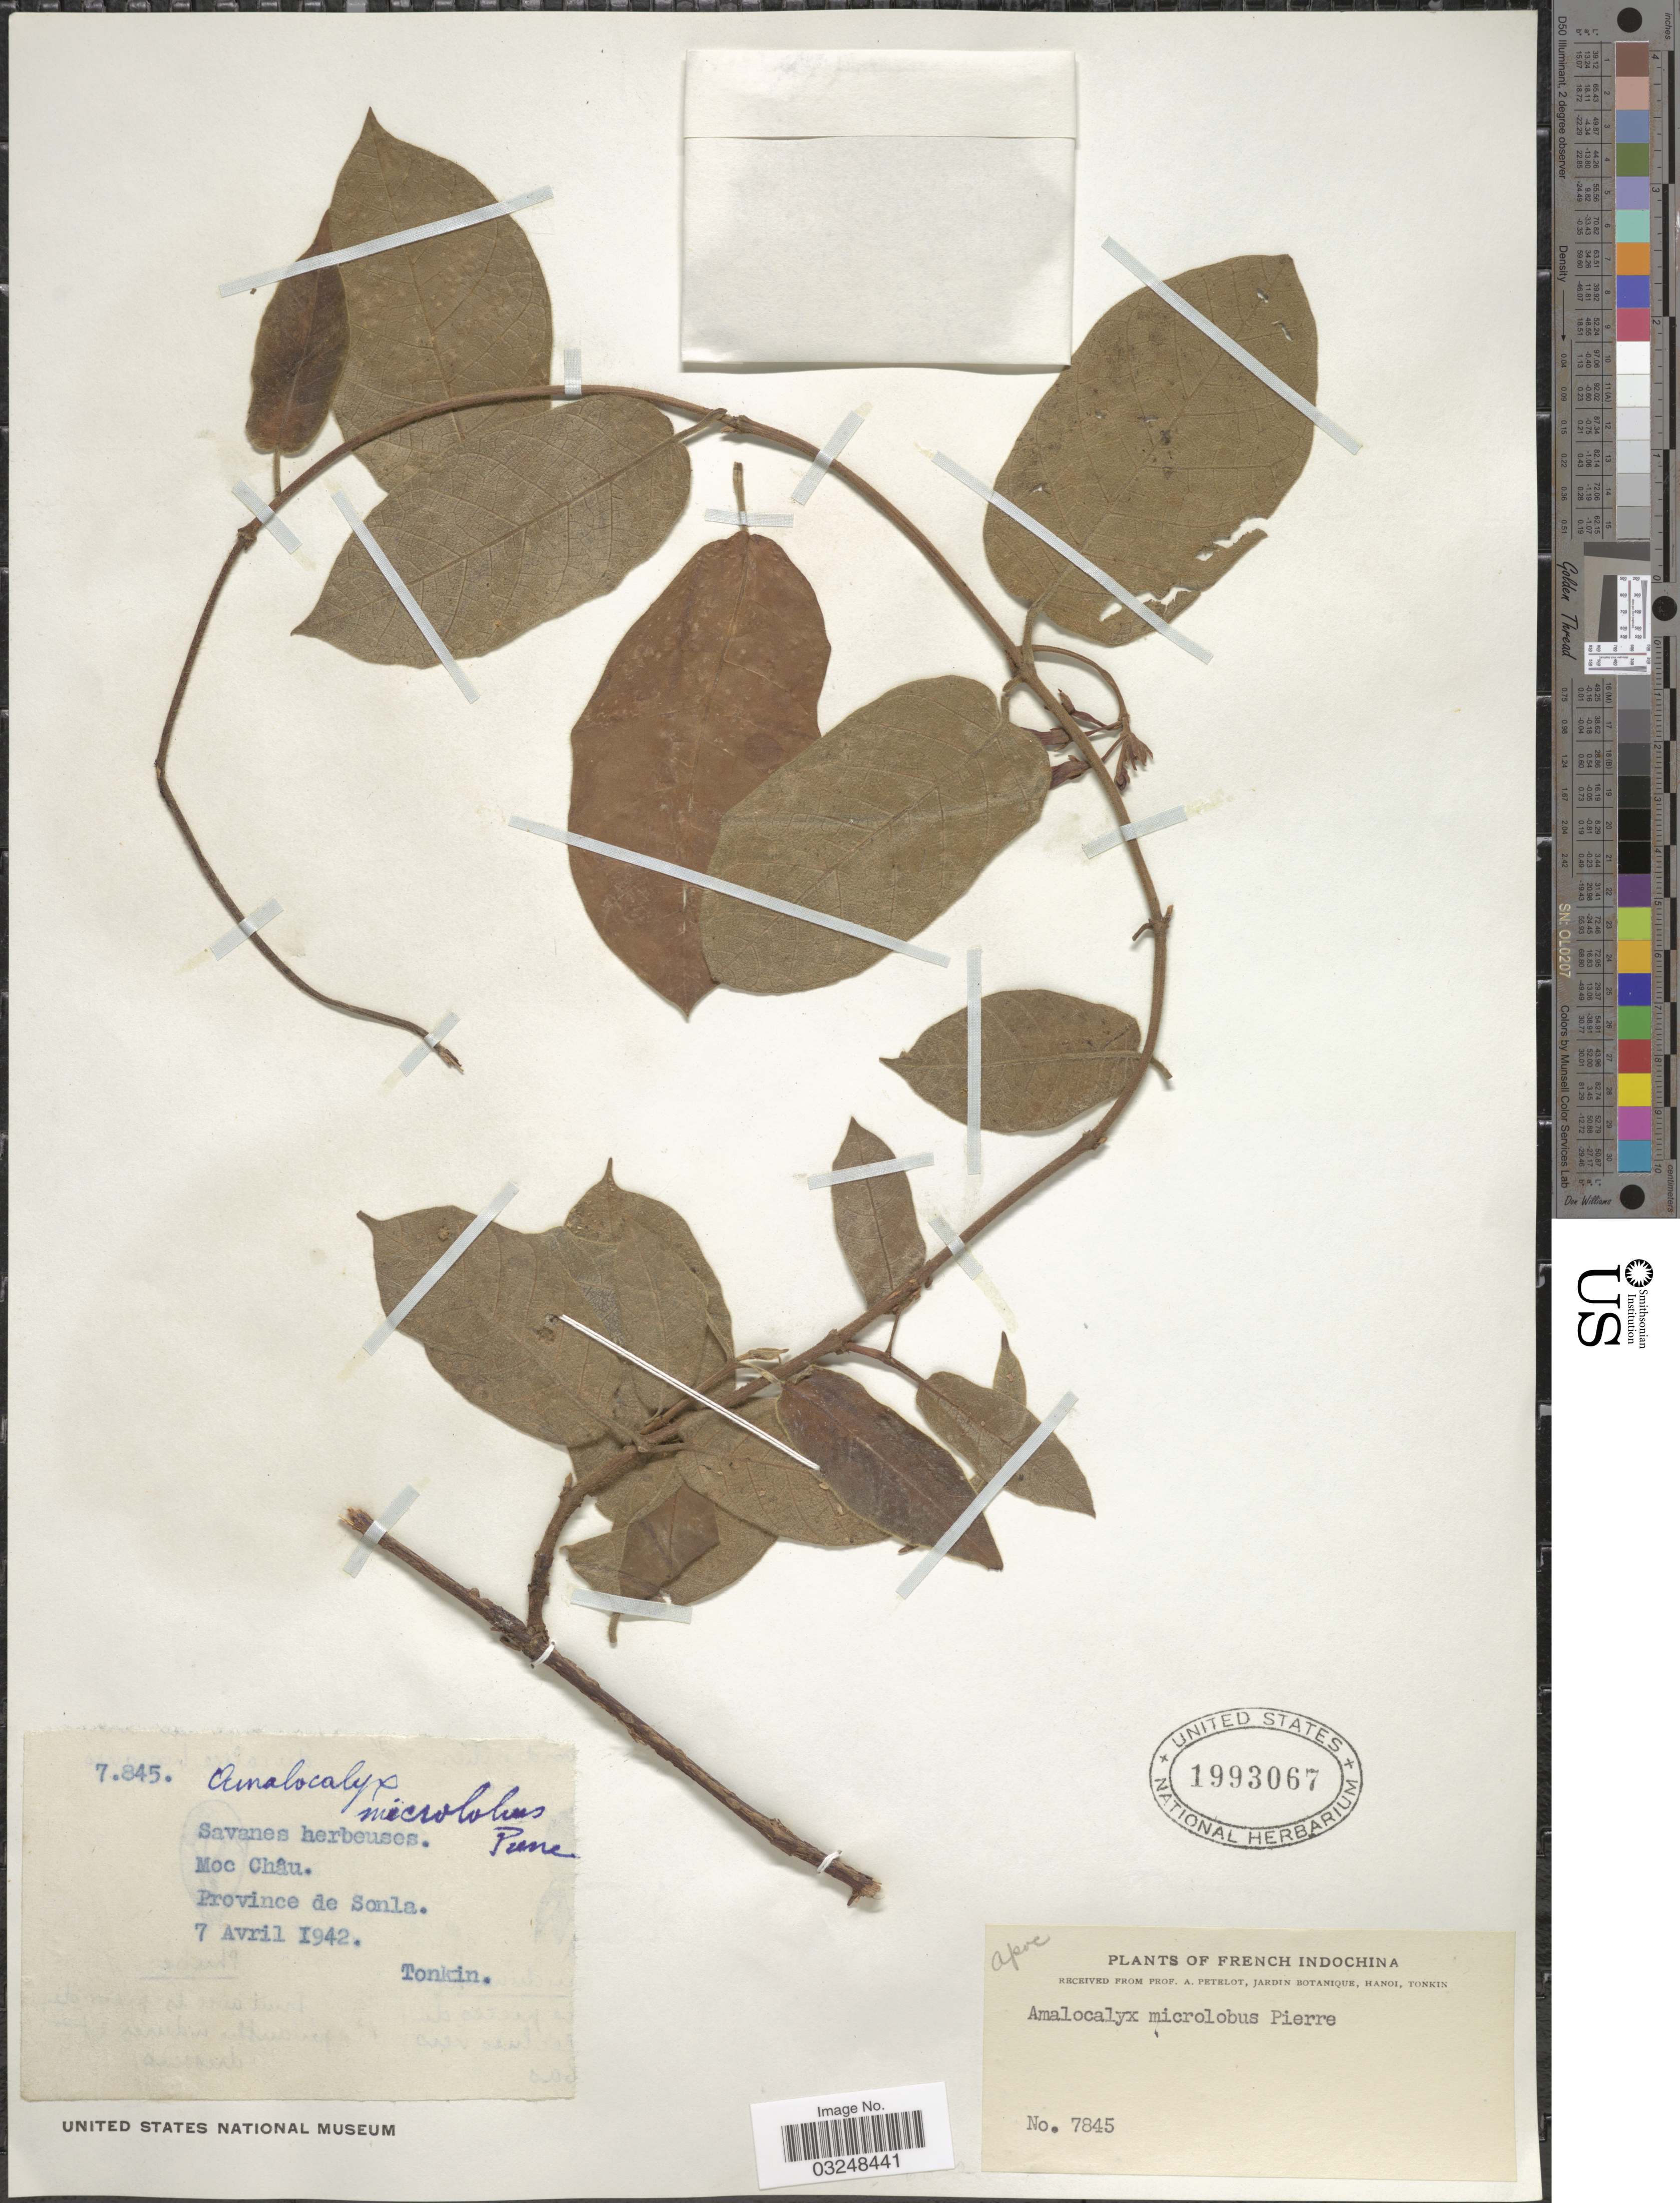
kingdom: Plantae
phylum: Tracheophyta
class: Magnoliopsida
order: Gentianales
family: Apocynaceae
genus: Amalocalyx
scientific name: Amalocalyx microlobus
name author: Pierre ex Spire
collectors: P. A. Pételot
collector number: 7845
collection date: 1942-04-07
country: Vietnam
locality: French Indochina, Moc Châu, Province de Sonla.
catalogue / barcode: US 1993067